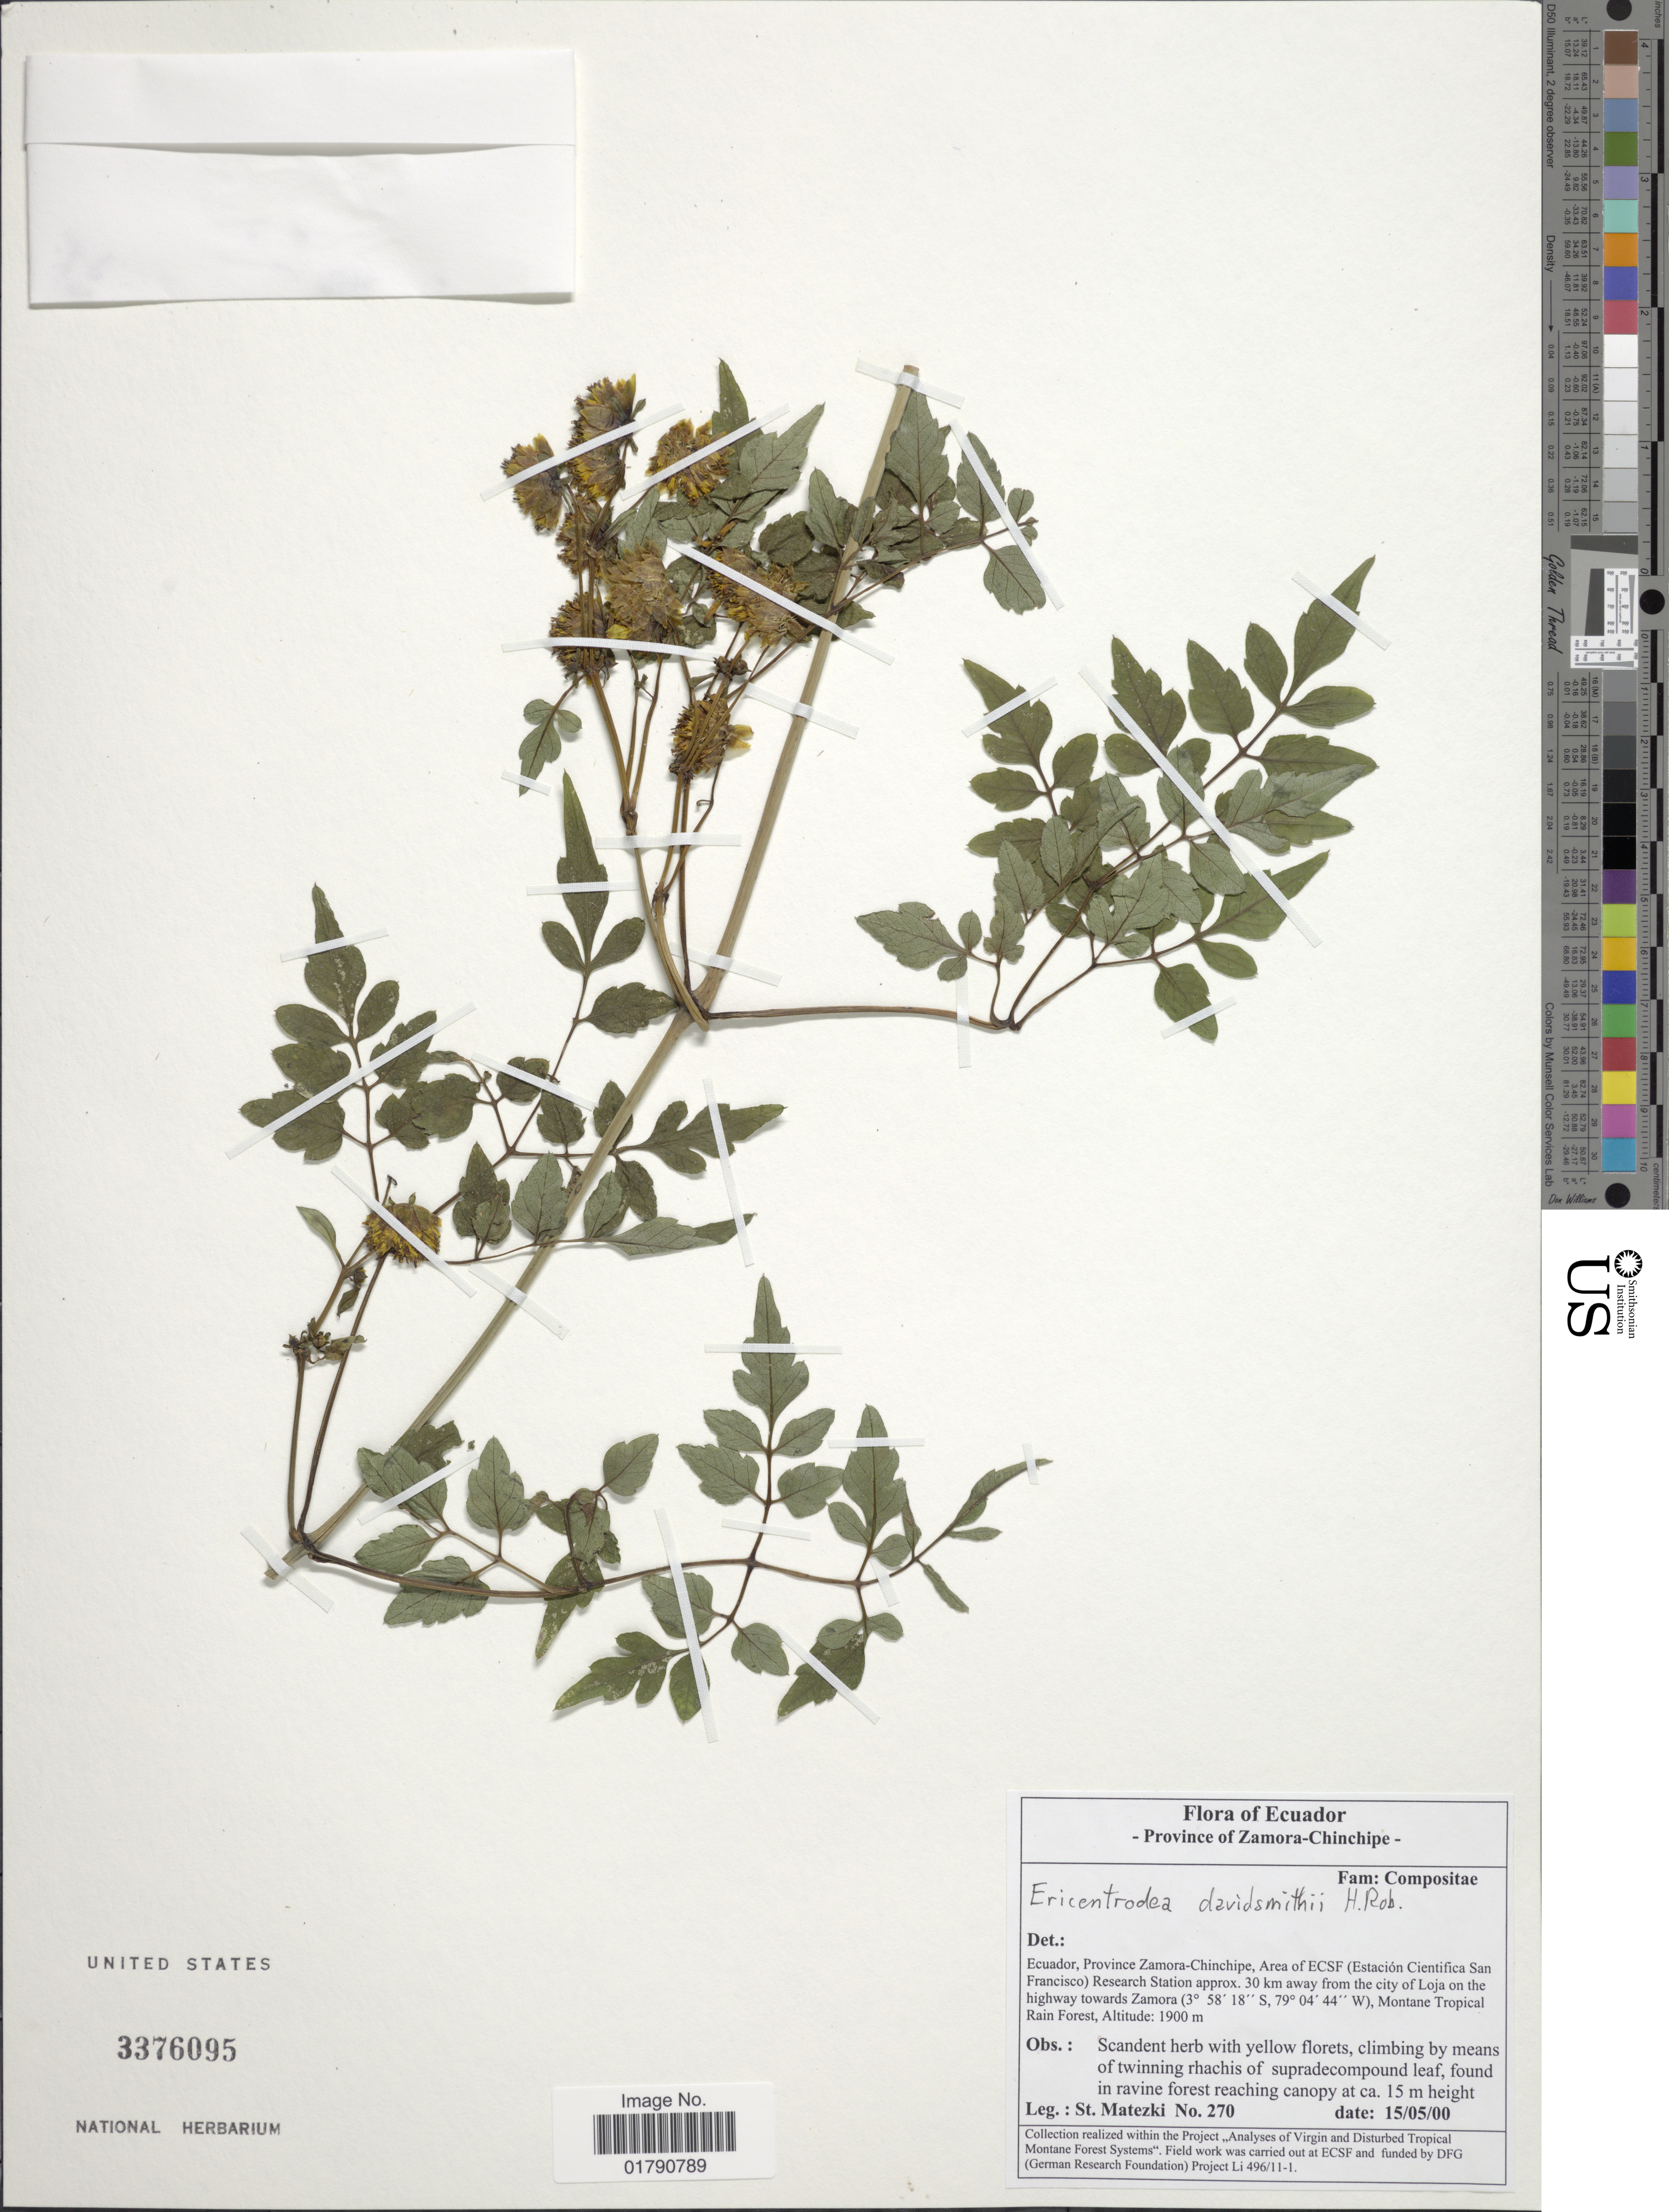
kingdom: Plantae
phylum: Tracheophyta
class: Magnoliopsida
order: Asterales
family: Asteraceae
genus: Ericentrodea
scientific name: Ericentrodea davidsmithii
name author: H. Rob.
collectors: S. Matezki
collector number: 270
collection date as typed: Transcribed d/m/y: 15/5/0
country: Ecuador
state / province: Zamora-Chinchipe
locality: Area of ECSF (Estacion Cientifica San Francisco) Research Station approx. 30 km away from the city of Loja on the highway towards Zamora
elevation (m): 1900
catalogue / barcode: US 3376095